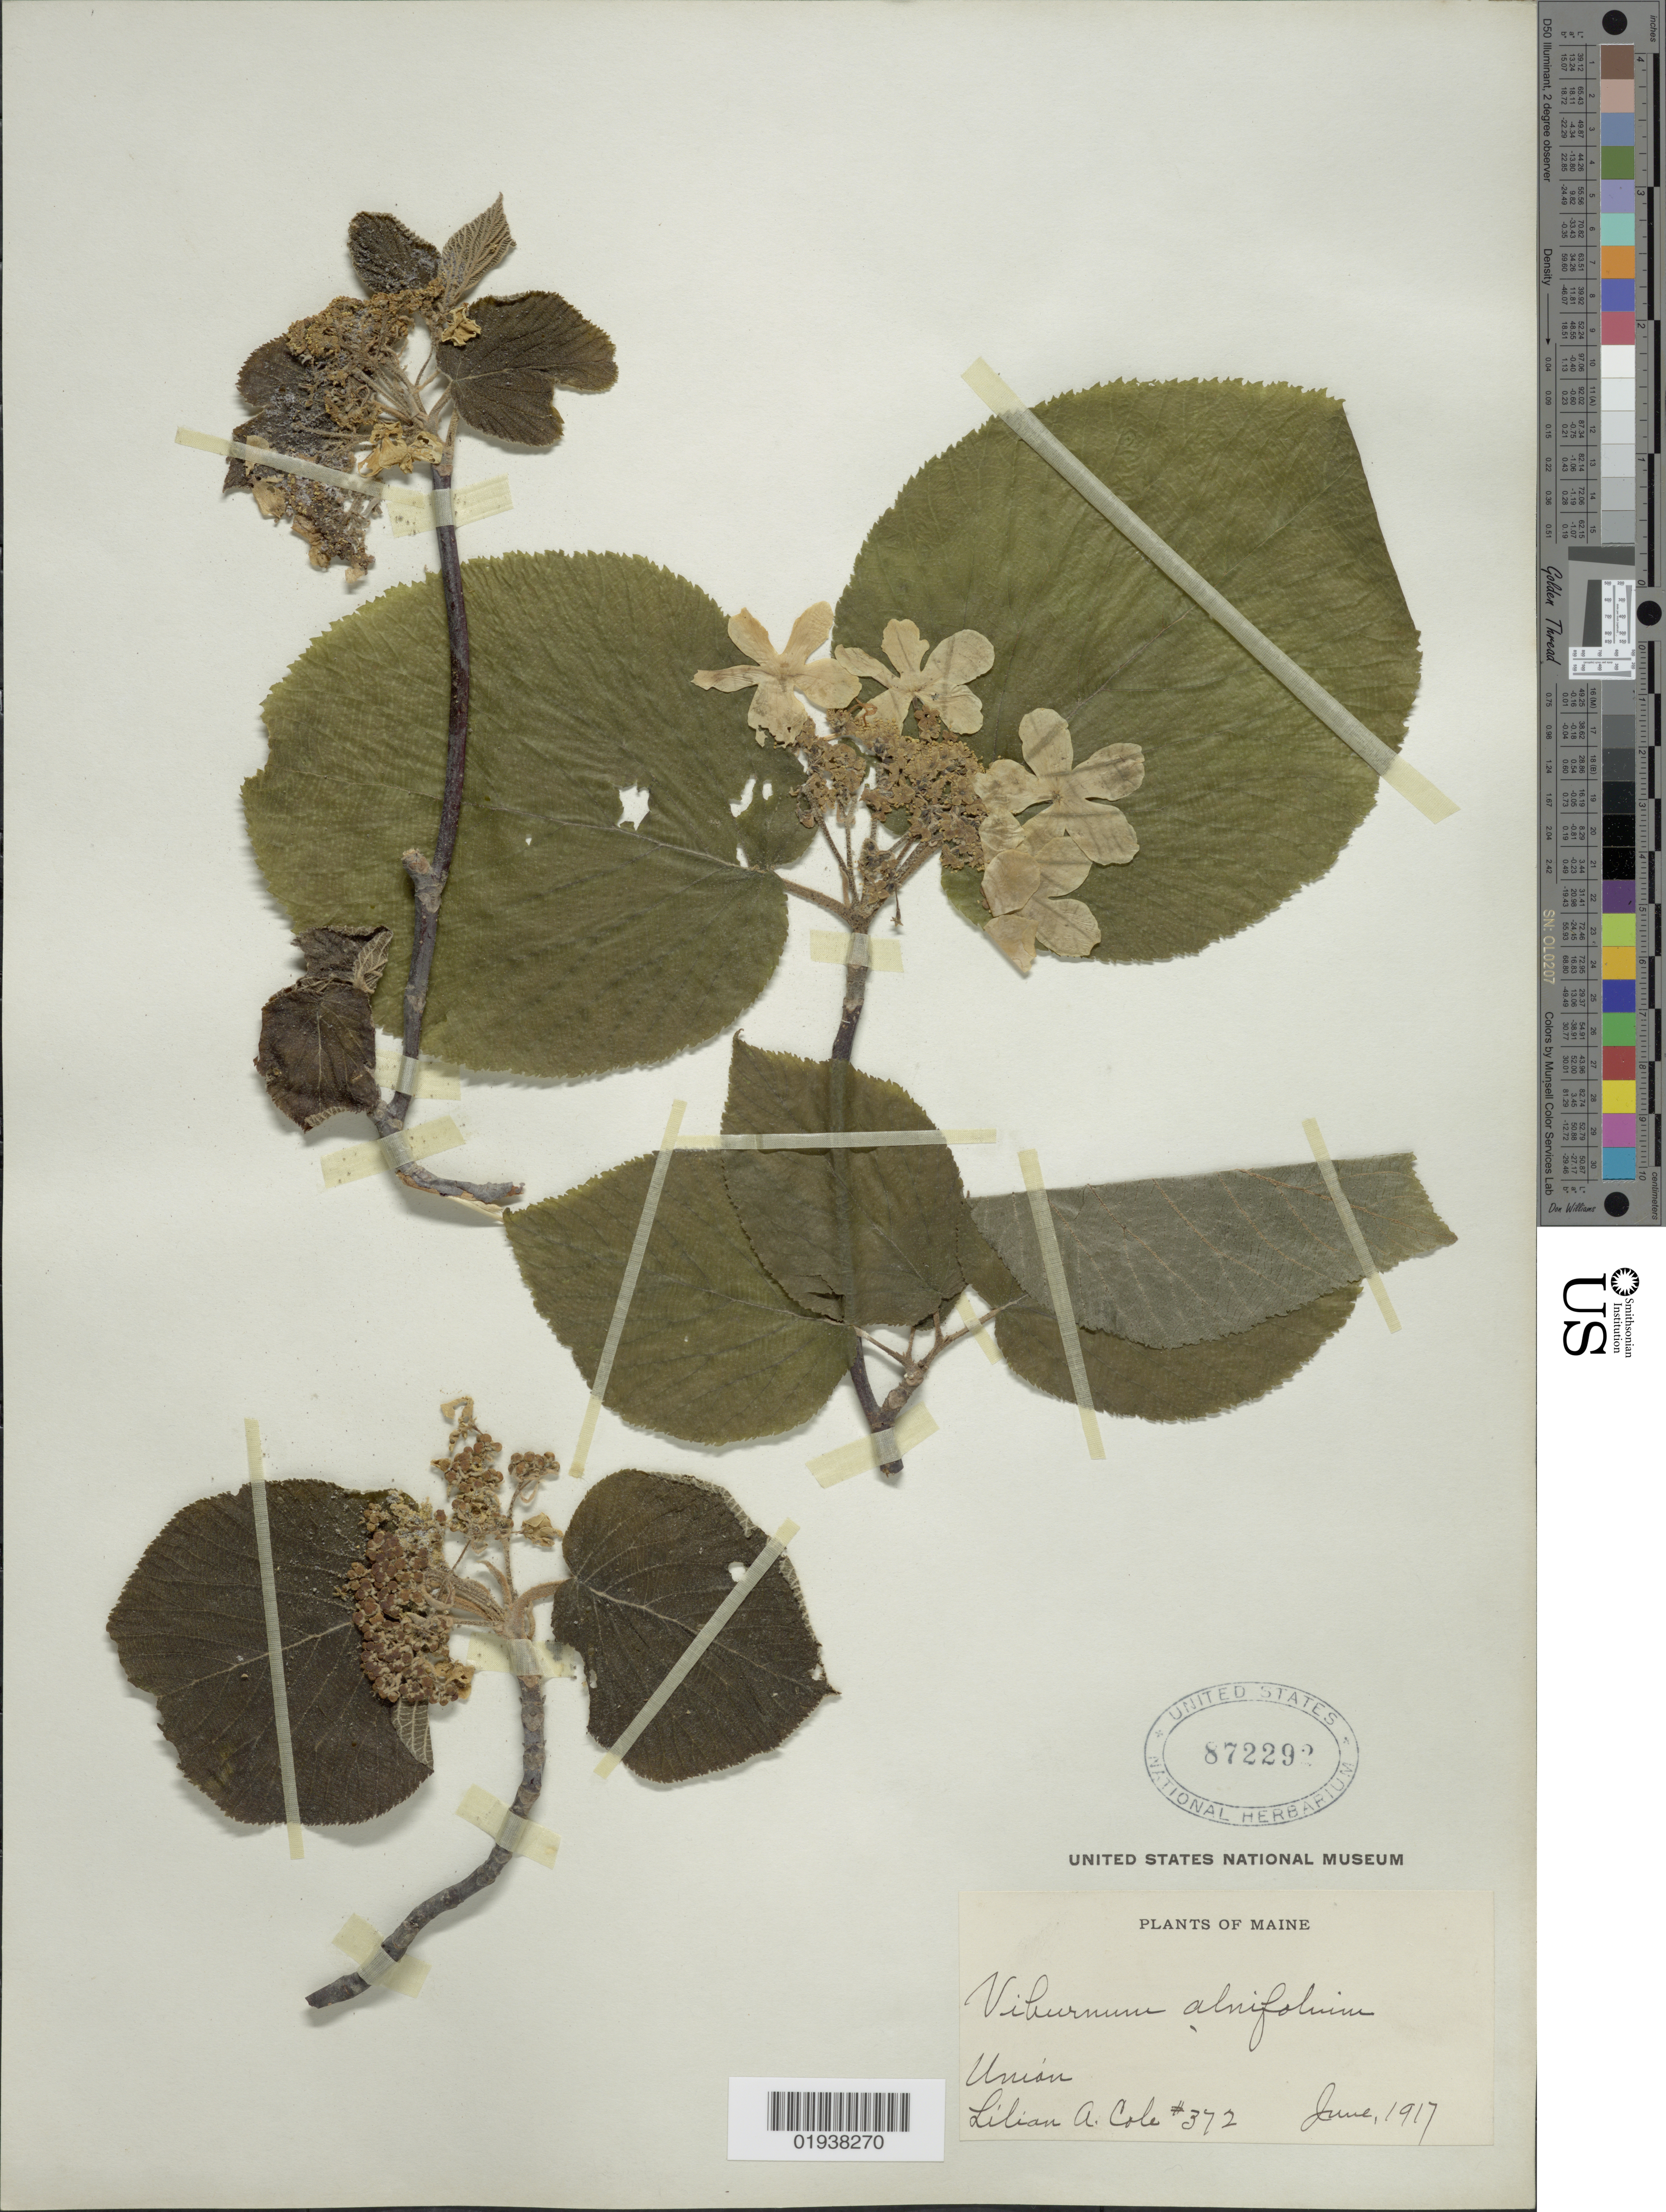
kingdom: Plantae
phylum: Tracheophyta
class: Magnoliopsida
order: Dipsacales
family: Viburnaceae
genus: Viburnum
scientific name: Viburnum alnifolium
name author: Marshall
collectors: L. A. Cole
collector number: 372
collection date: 1917-06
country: United States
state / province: Maine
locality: Union.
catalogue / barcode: US 872292